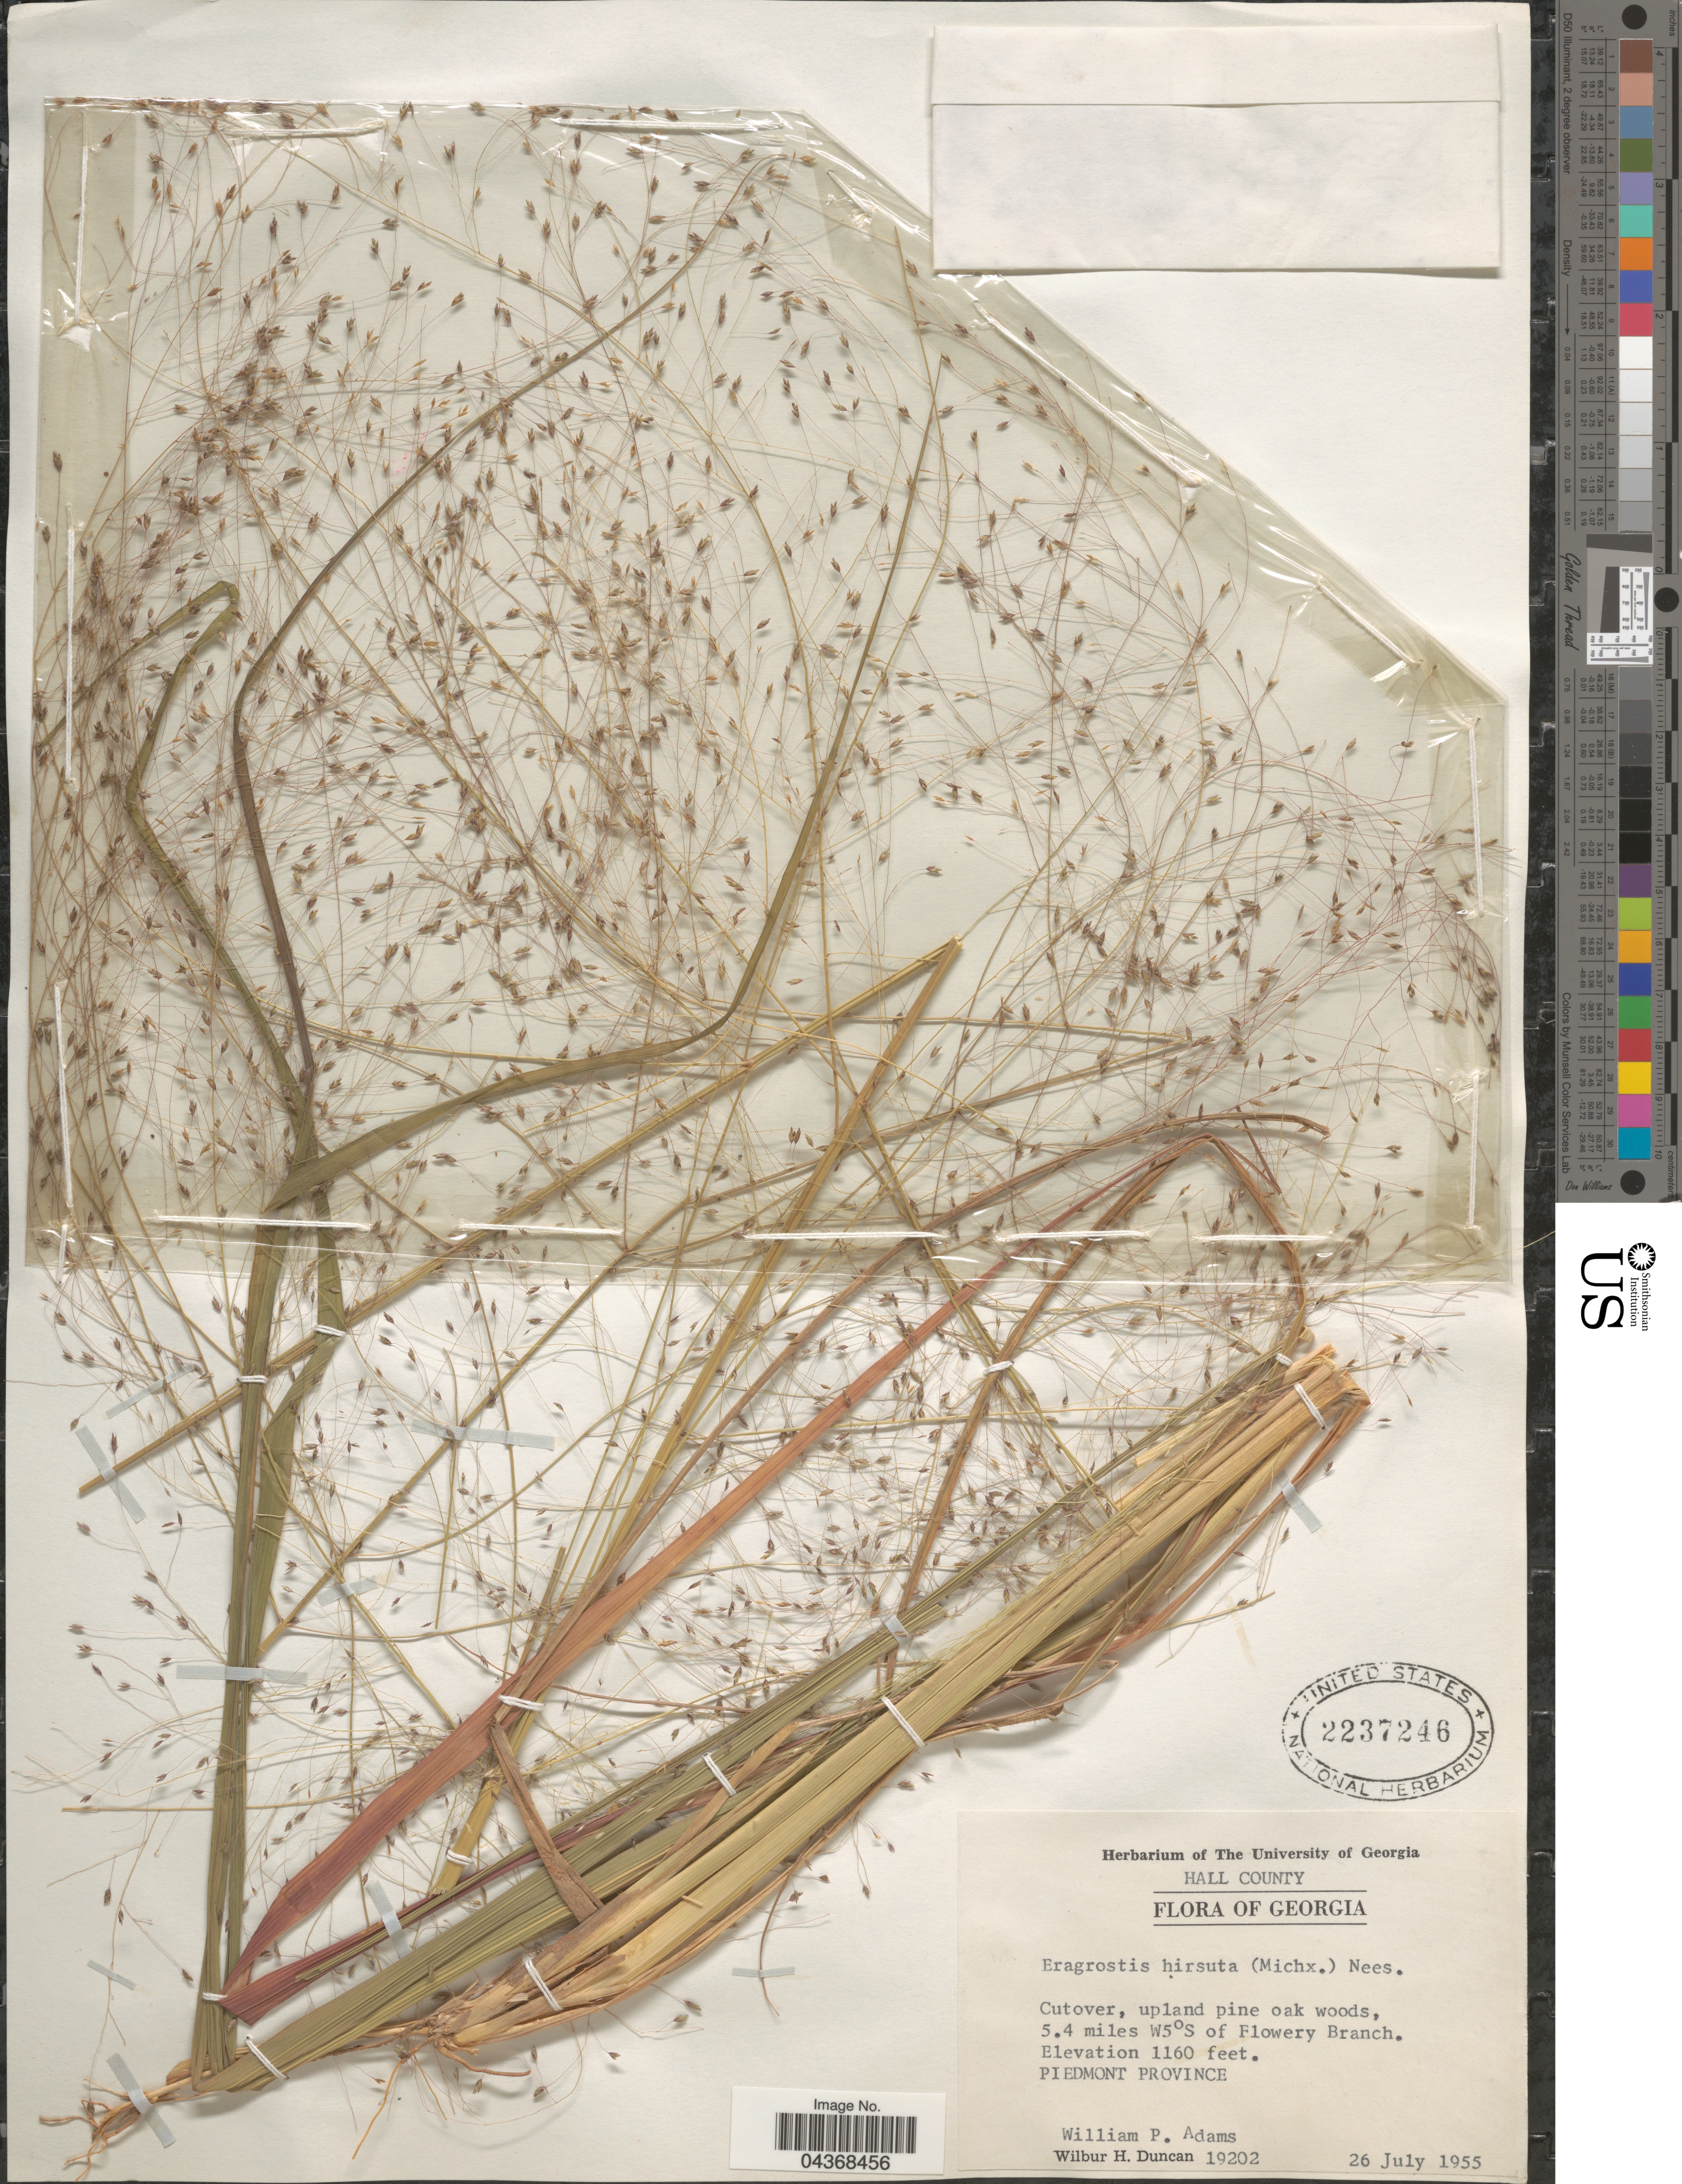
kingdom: Plantae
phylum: Tracheophyta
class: Liliopsida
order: Poales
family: Poaceae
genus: Eragrostis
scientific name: Eragrostis hirsuta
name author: (Michx.) Nees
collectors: W. P. Adams & W. H. Duncan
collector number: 19202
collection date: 1955-07-26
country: United States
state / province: Georgia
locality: Hall County. 5.4 miles W5°S of Flowery Branch. Piedmont Province.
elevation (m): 354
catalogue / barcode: US 2237246